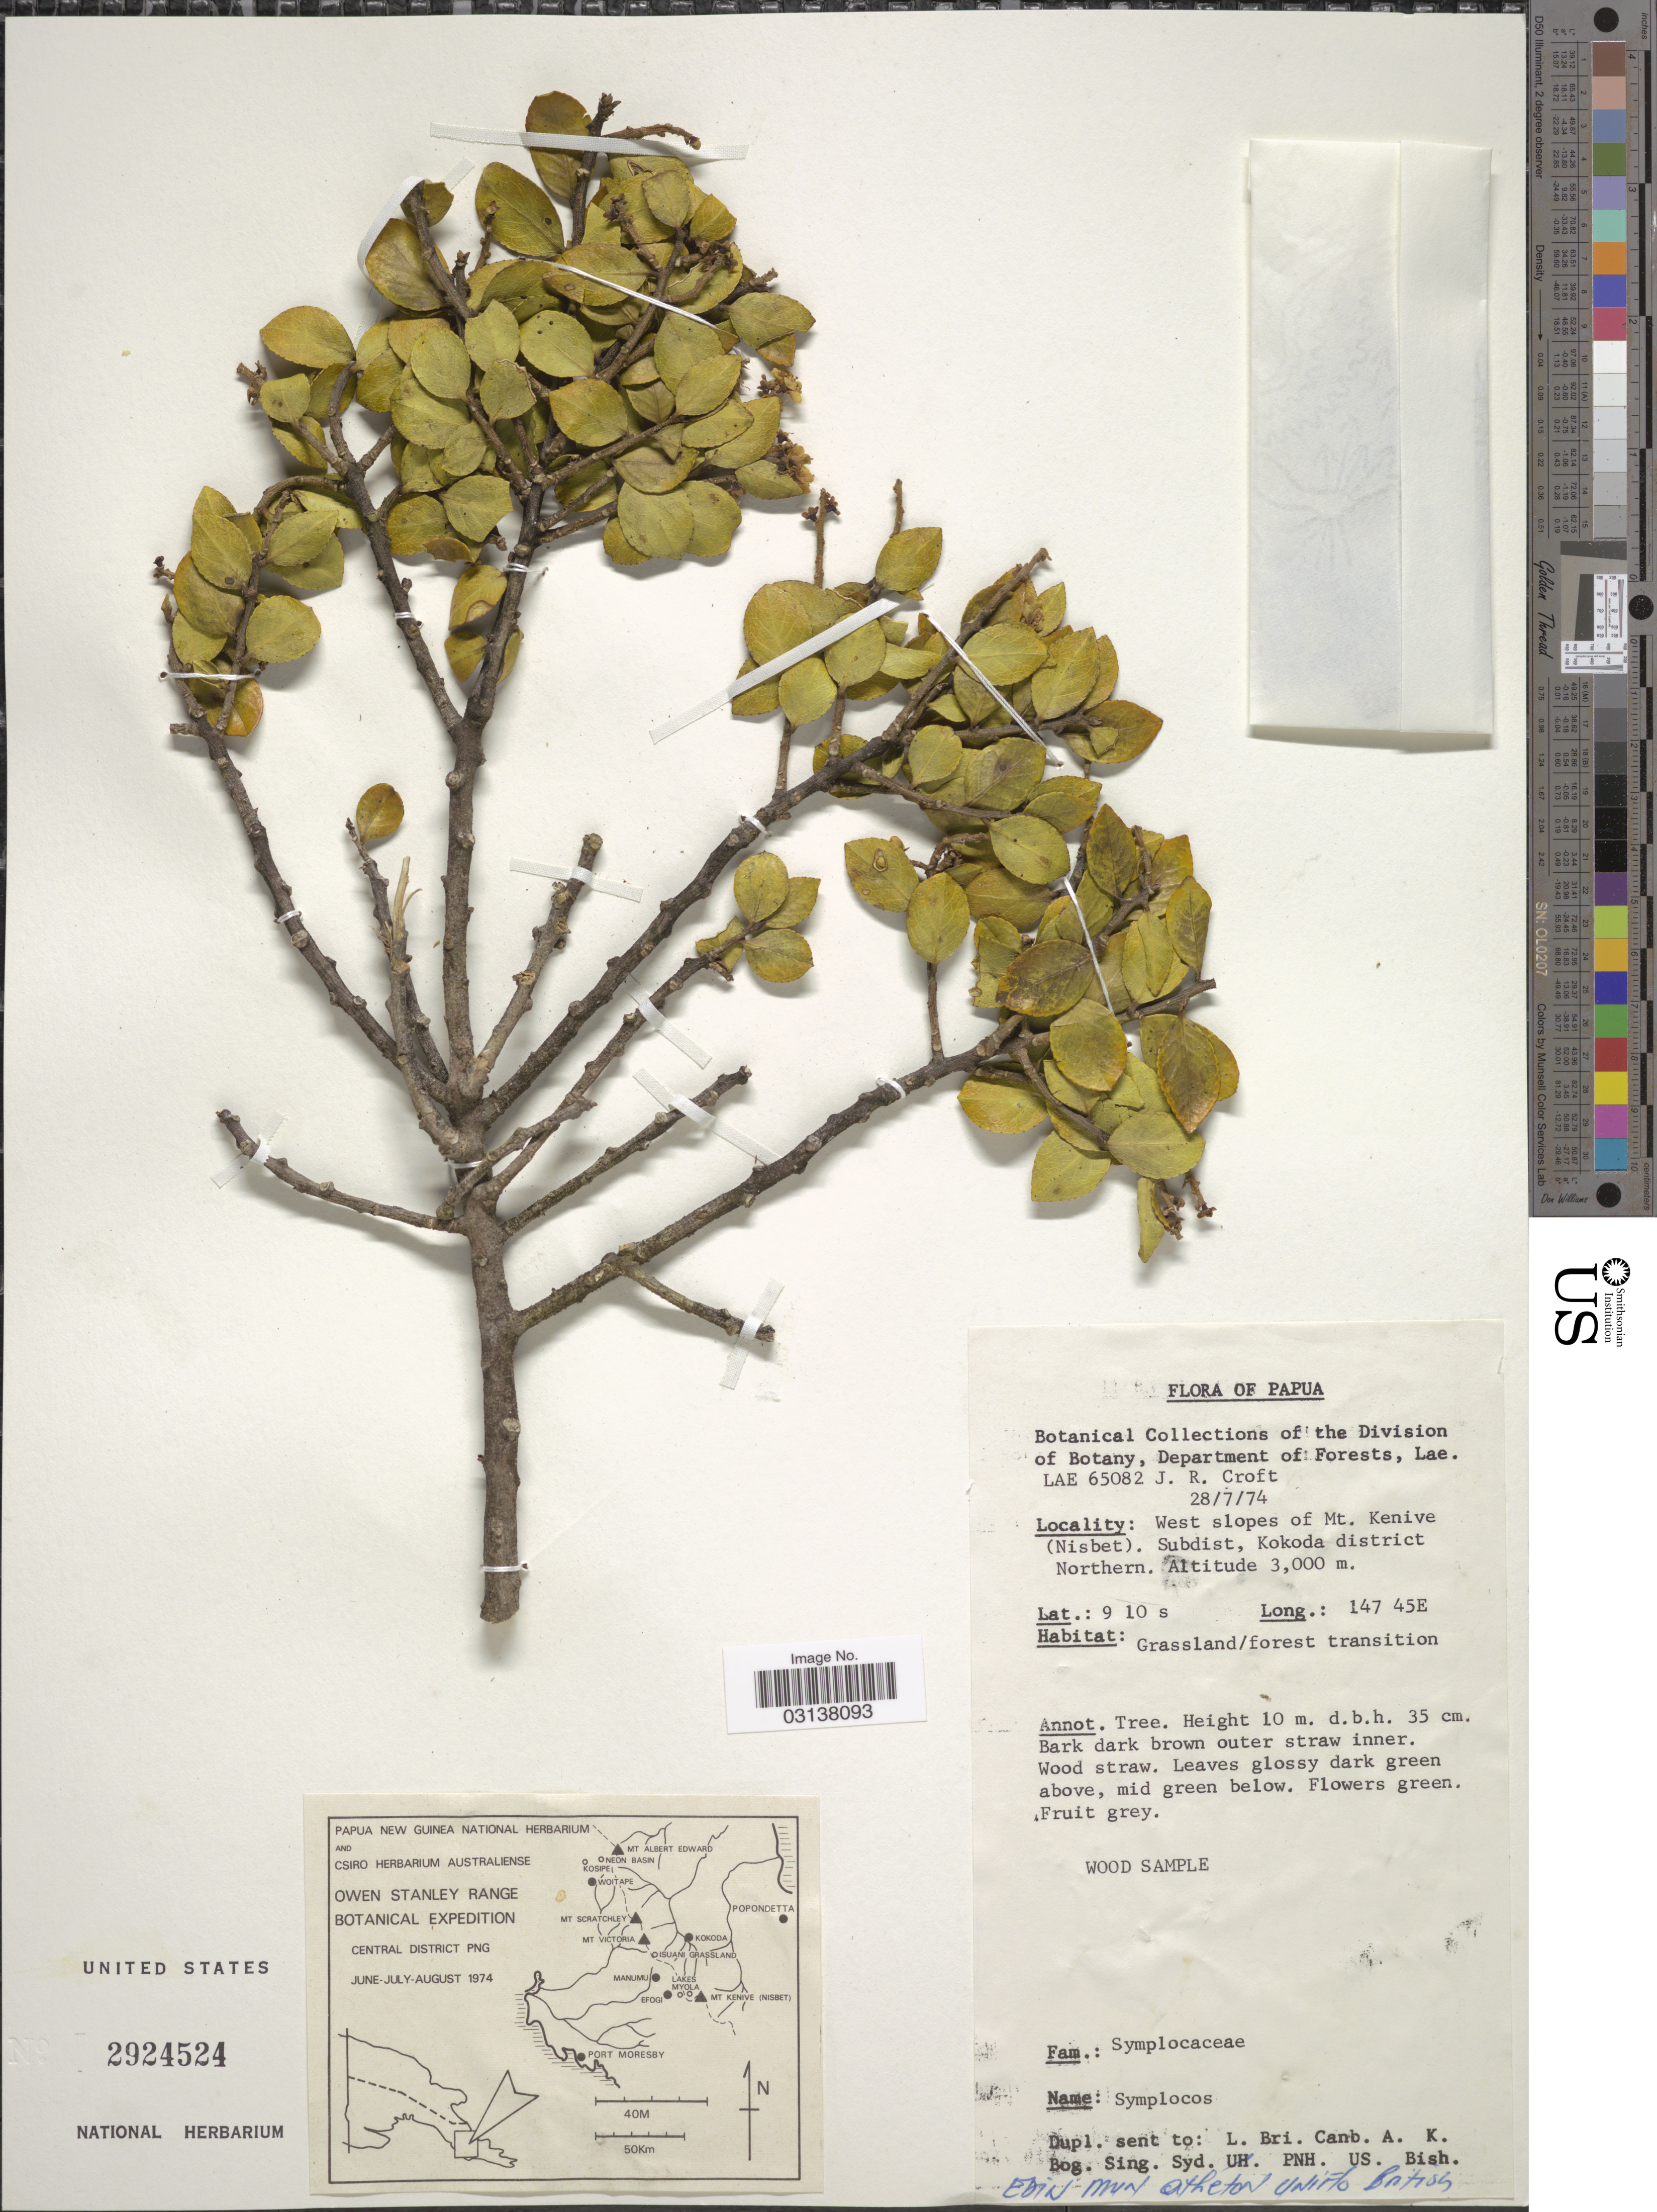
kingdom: Plantae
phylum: Tracheophyta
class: Magnoliopsida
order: Ericales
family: Symplocaceae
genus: Symplocos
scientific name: Symplocos cochinchinensis var. orbicularis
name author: (Hemsl.) Noot.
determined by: Nooteboom, H. P.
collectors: J. R. Croft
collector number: LAE65082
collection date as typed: Transcribed d/m/y: 28/7/74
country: Papua New Guinea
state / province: Northern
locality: Papua. West slopes of Mt. Kenive (Nisbet), Subdist, Kokoda district Northern.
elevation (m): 3000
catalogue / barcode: US 2924524